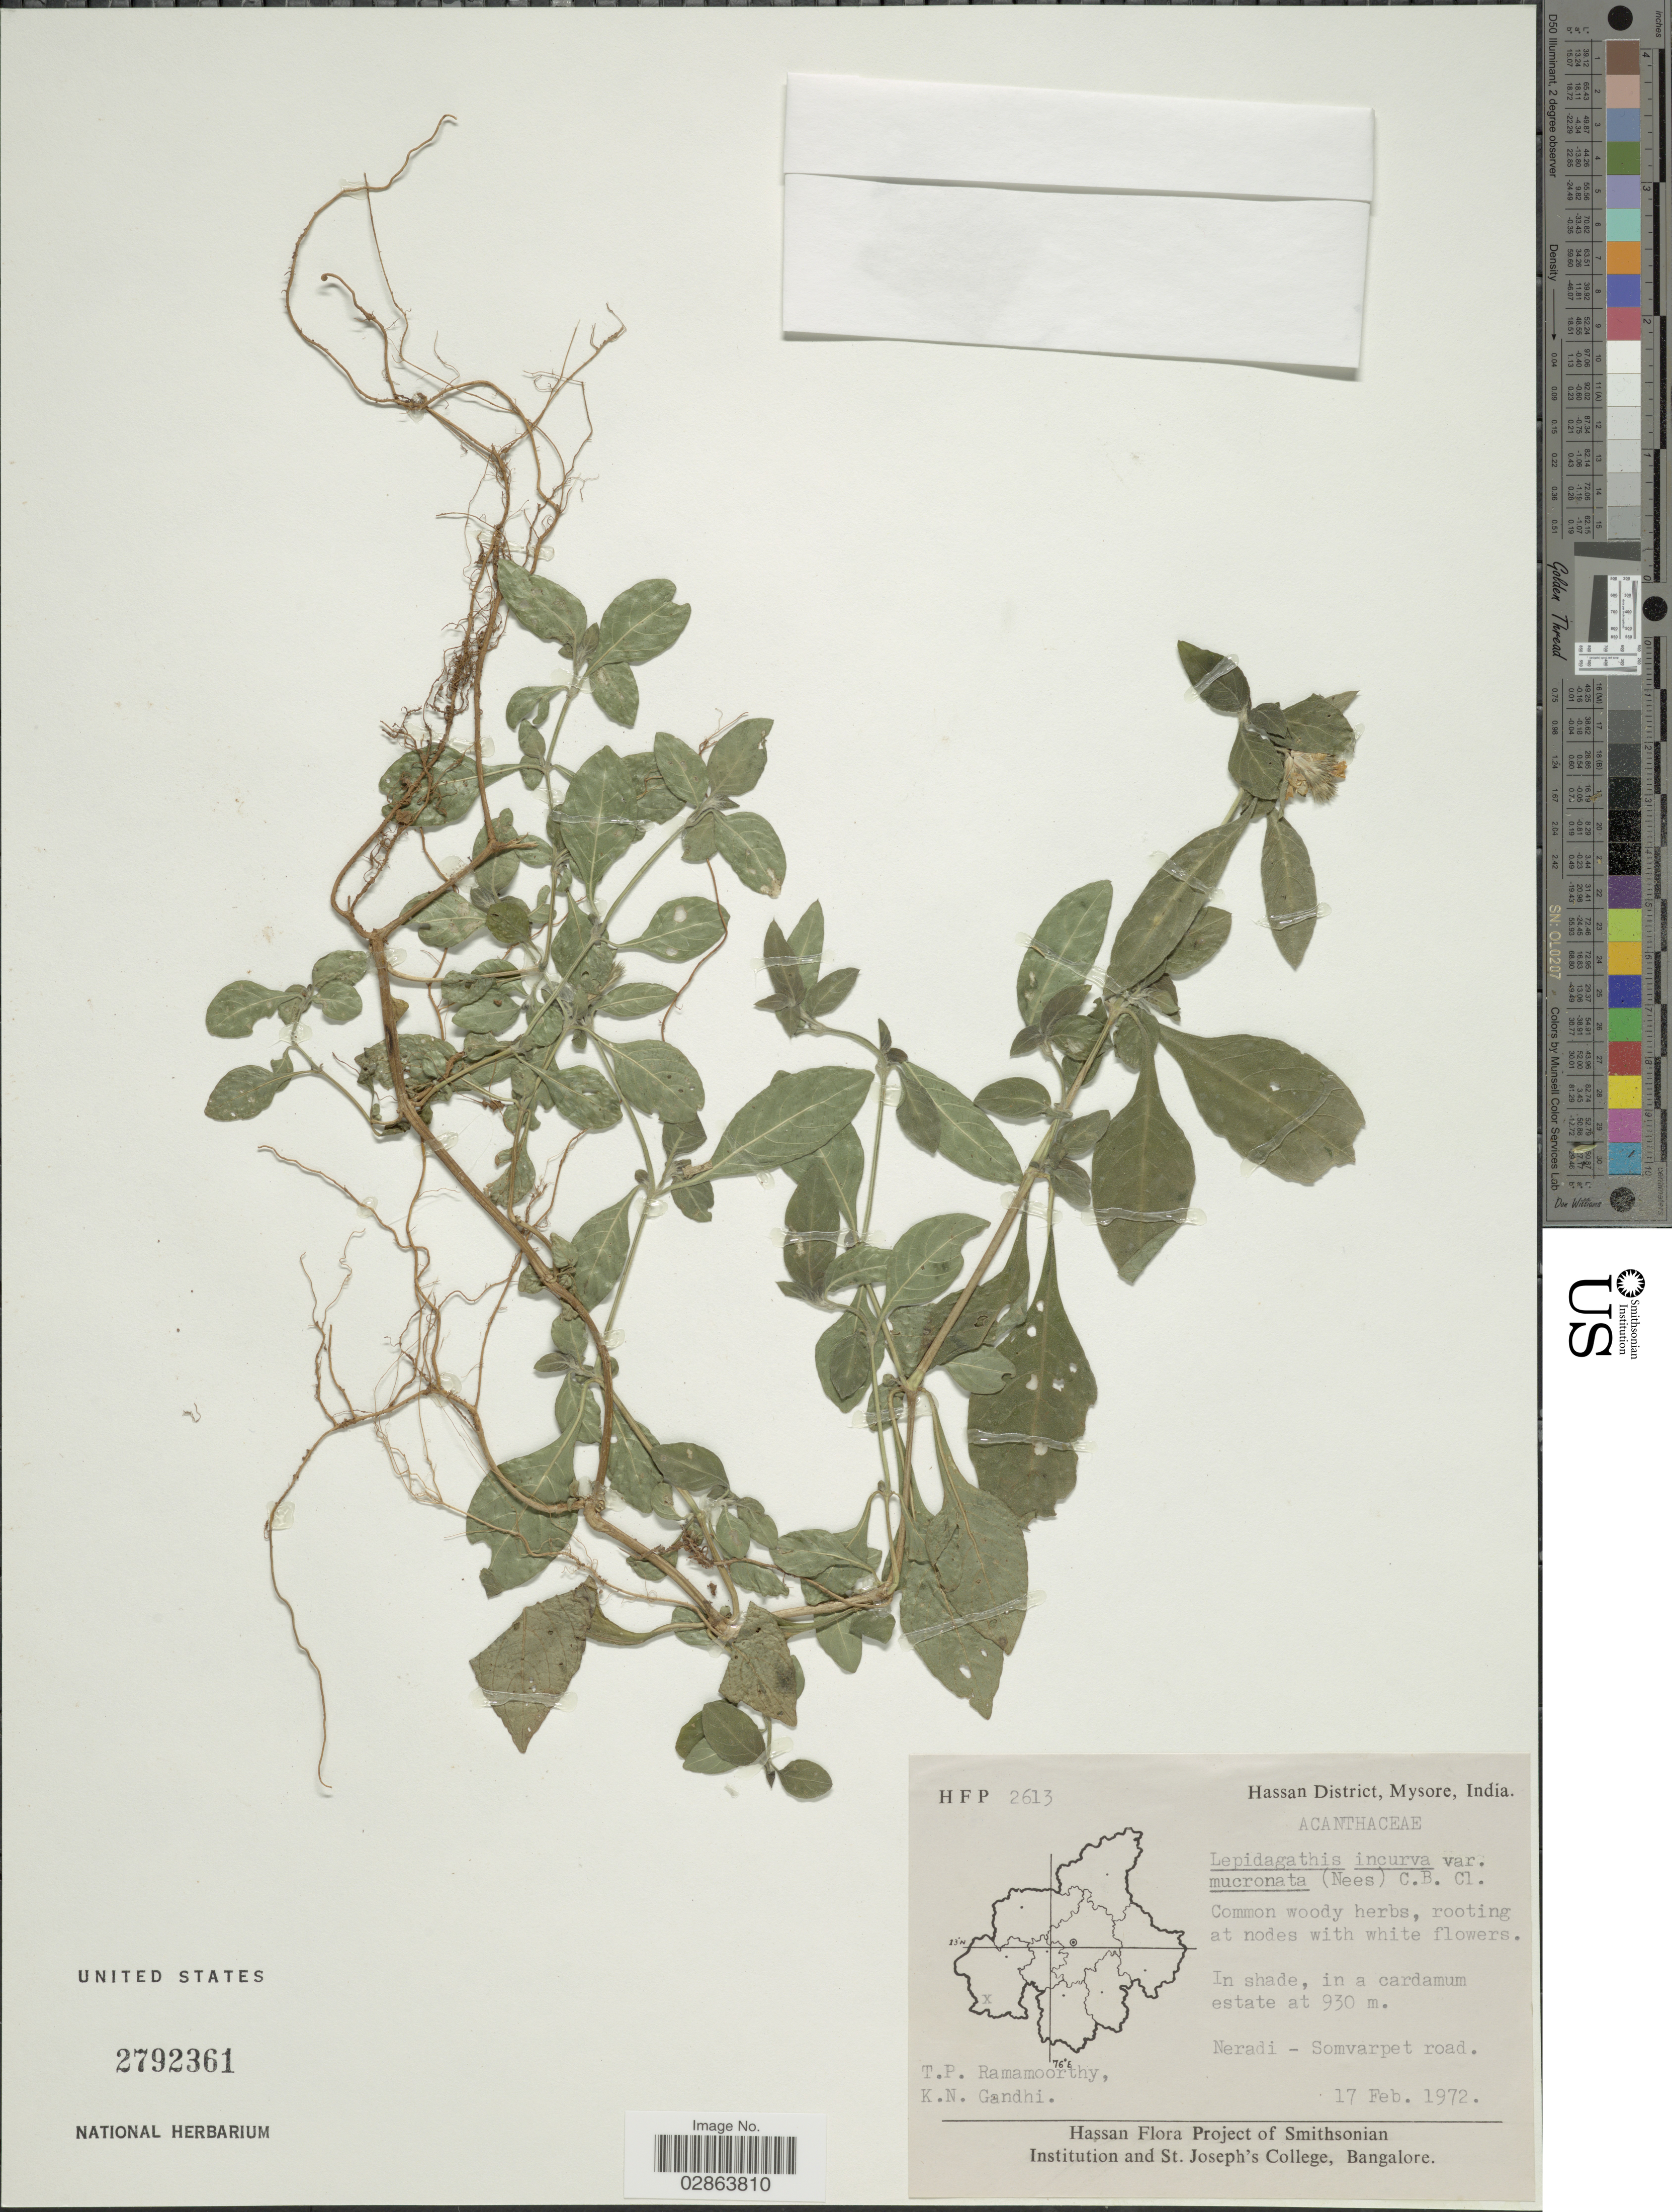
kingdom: Plantae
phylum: Tracheophyta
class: Magnoliopsida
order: Lamiales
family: Acanthaceae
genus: Lepidagathis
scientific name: Lepidagathis incurva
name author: Buch.-Ham. ex D. Don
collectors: T. P. Ramamoorthy & K. N. Gandhi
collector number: HFP 2613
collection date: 1972-02-17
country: India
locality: Hassan District, Mysore, India, Neradi - Somvarpet road.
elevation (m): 930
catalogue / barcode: US 2892361